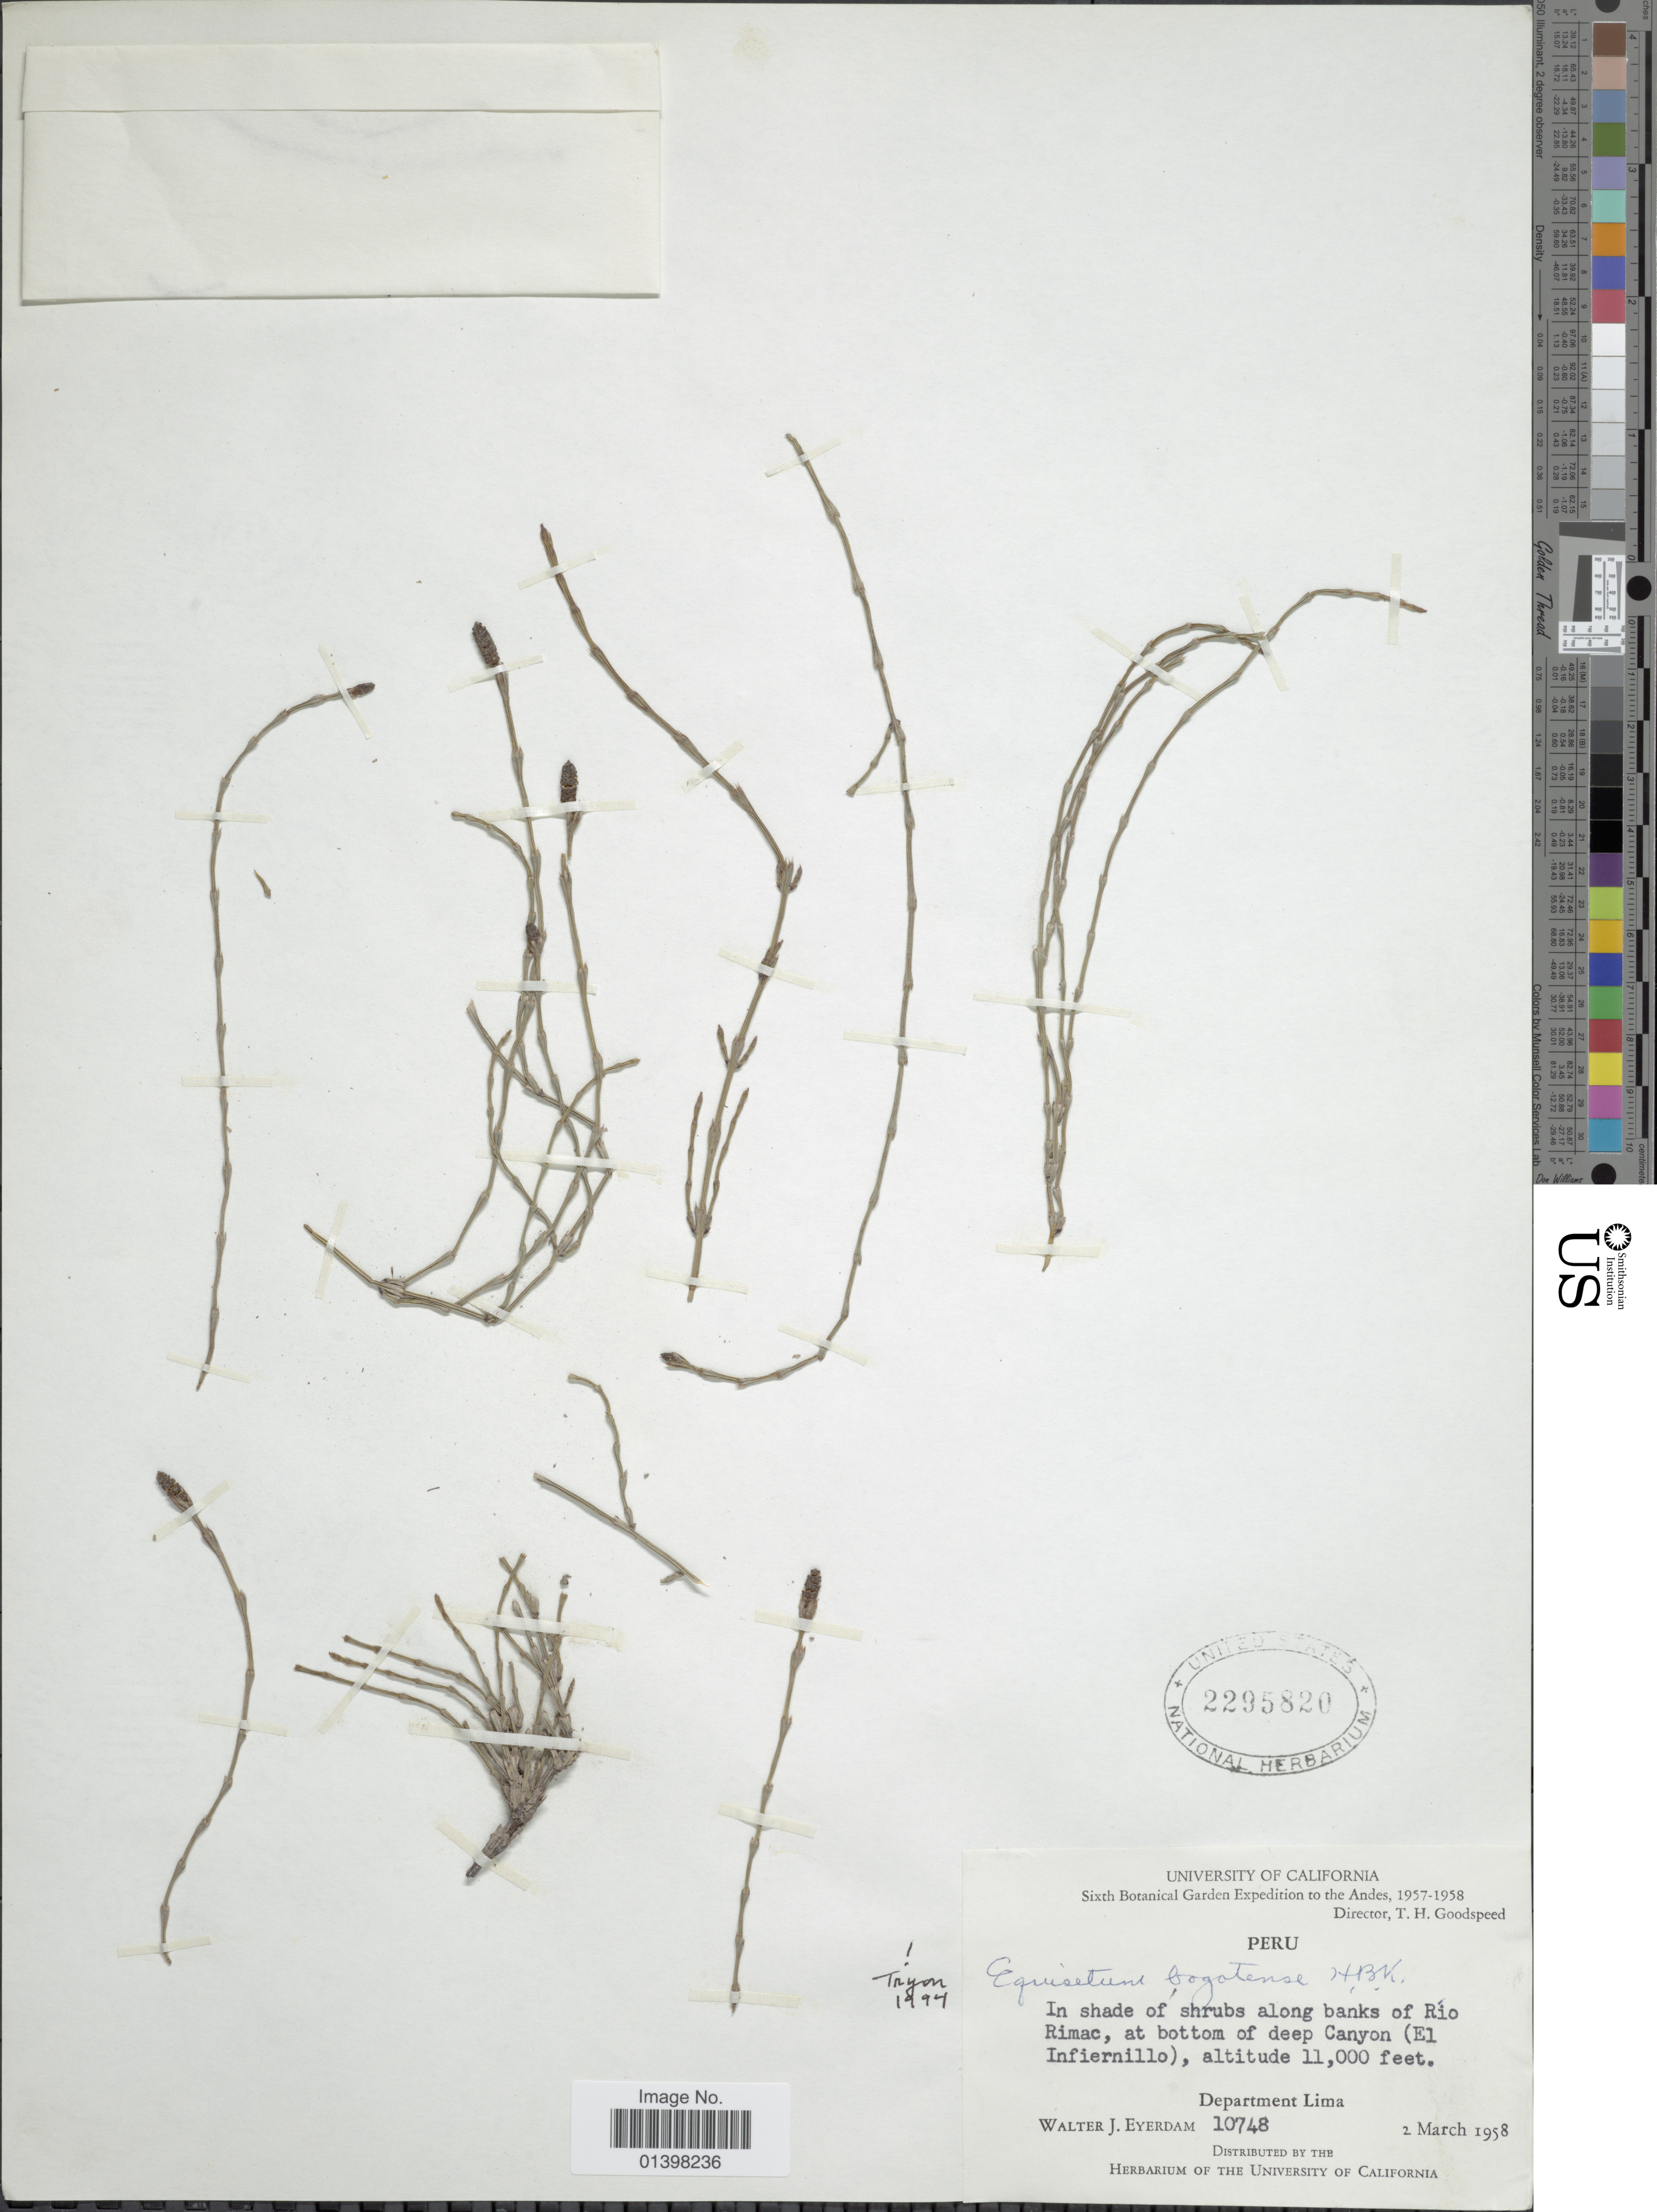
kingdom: Plantae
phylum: Tracheophyta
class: Polypodiopsida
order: Equisetales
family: Equisetaceae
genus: Equisetum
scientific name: Equisetum bogotense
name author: Kunth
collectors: W. J. Eyerdam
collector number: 10748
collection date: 1958-03-02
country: Peru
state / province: Lima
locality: In shade of shrubs along bank of Río Rimac, at bottom of deep Canyon (El Infiernillo)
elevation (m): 3353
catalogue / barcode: US 2295820